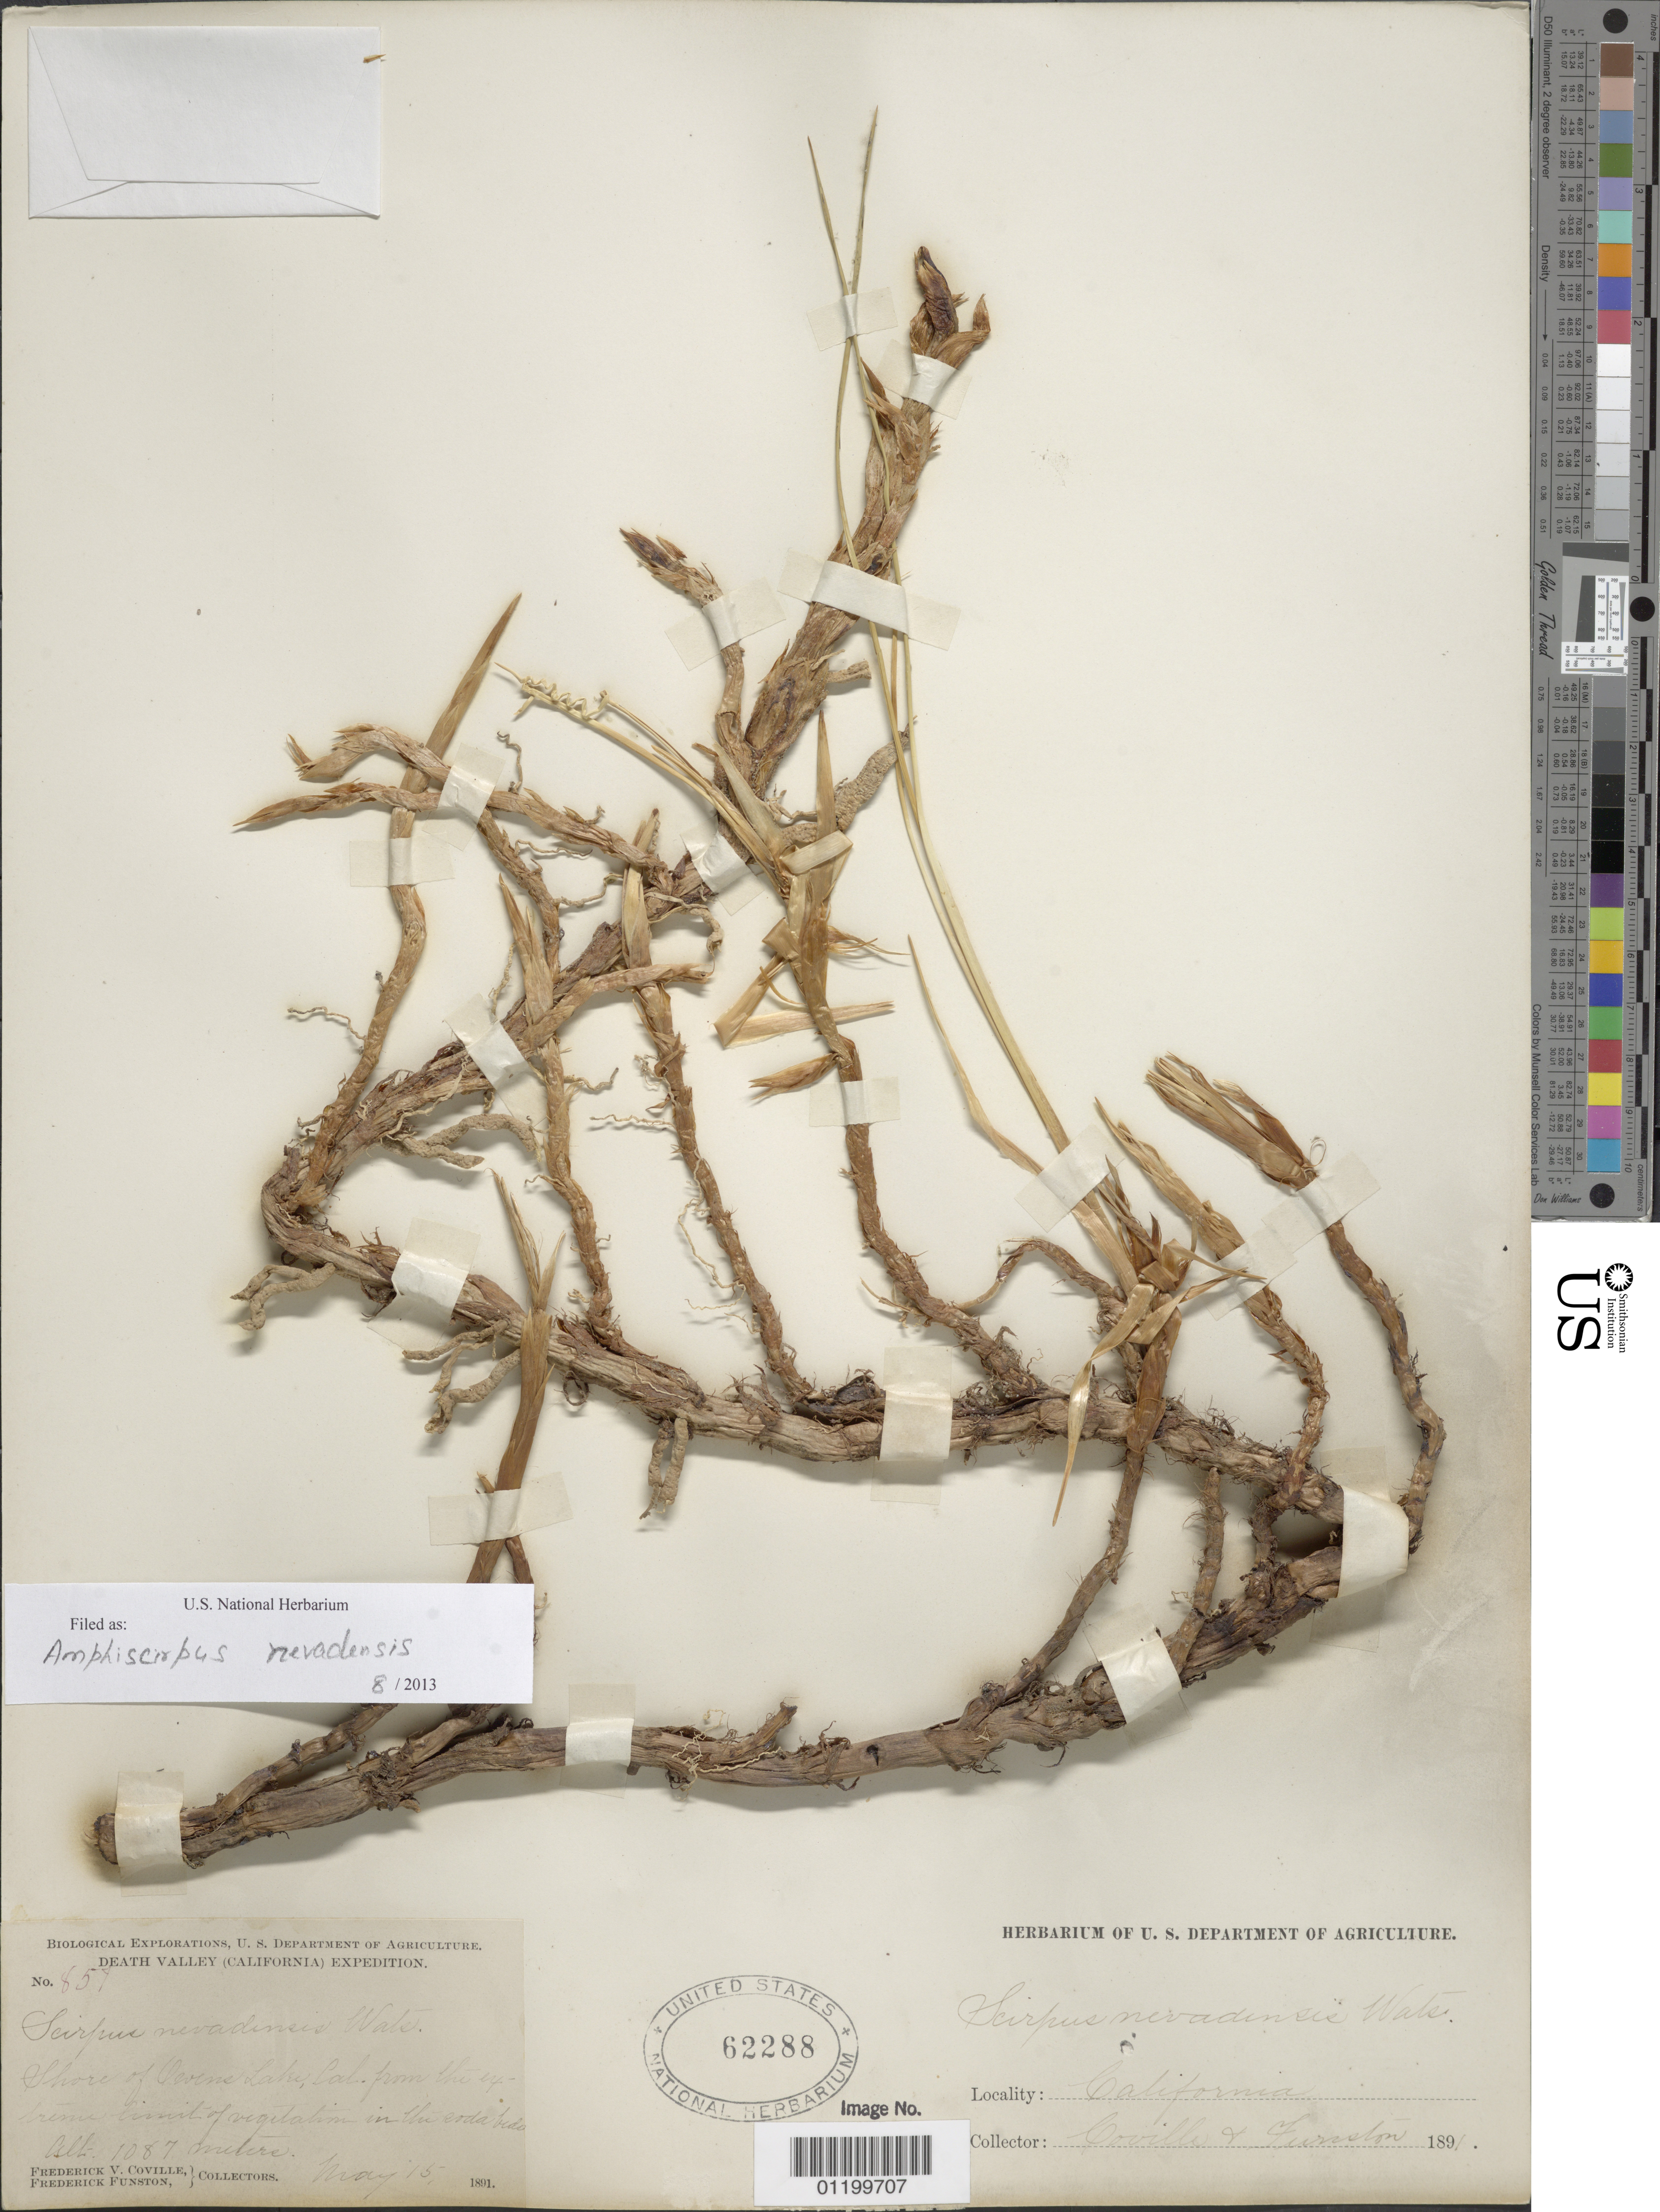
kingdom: Plantae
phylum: Tracheophyta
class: Liliopsida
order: Poales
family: Cyperaceae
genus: Amphiscirpus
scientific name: Amphiscirpus nevadensis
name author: (S. Watson) Oteng-Yeb.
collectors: F. V. Coville & F. Funston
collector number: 857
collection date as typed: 15 May 1891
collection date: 1891-05-15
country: United States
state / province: California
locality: Shore of Owens Lake.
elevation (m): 1087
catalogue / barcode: US 62288